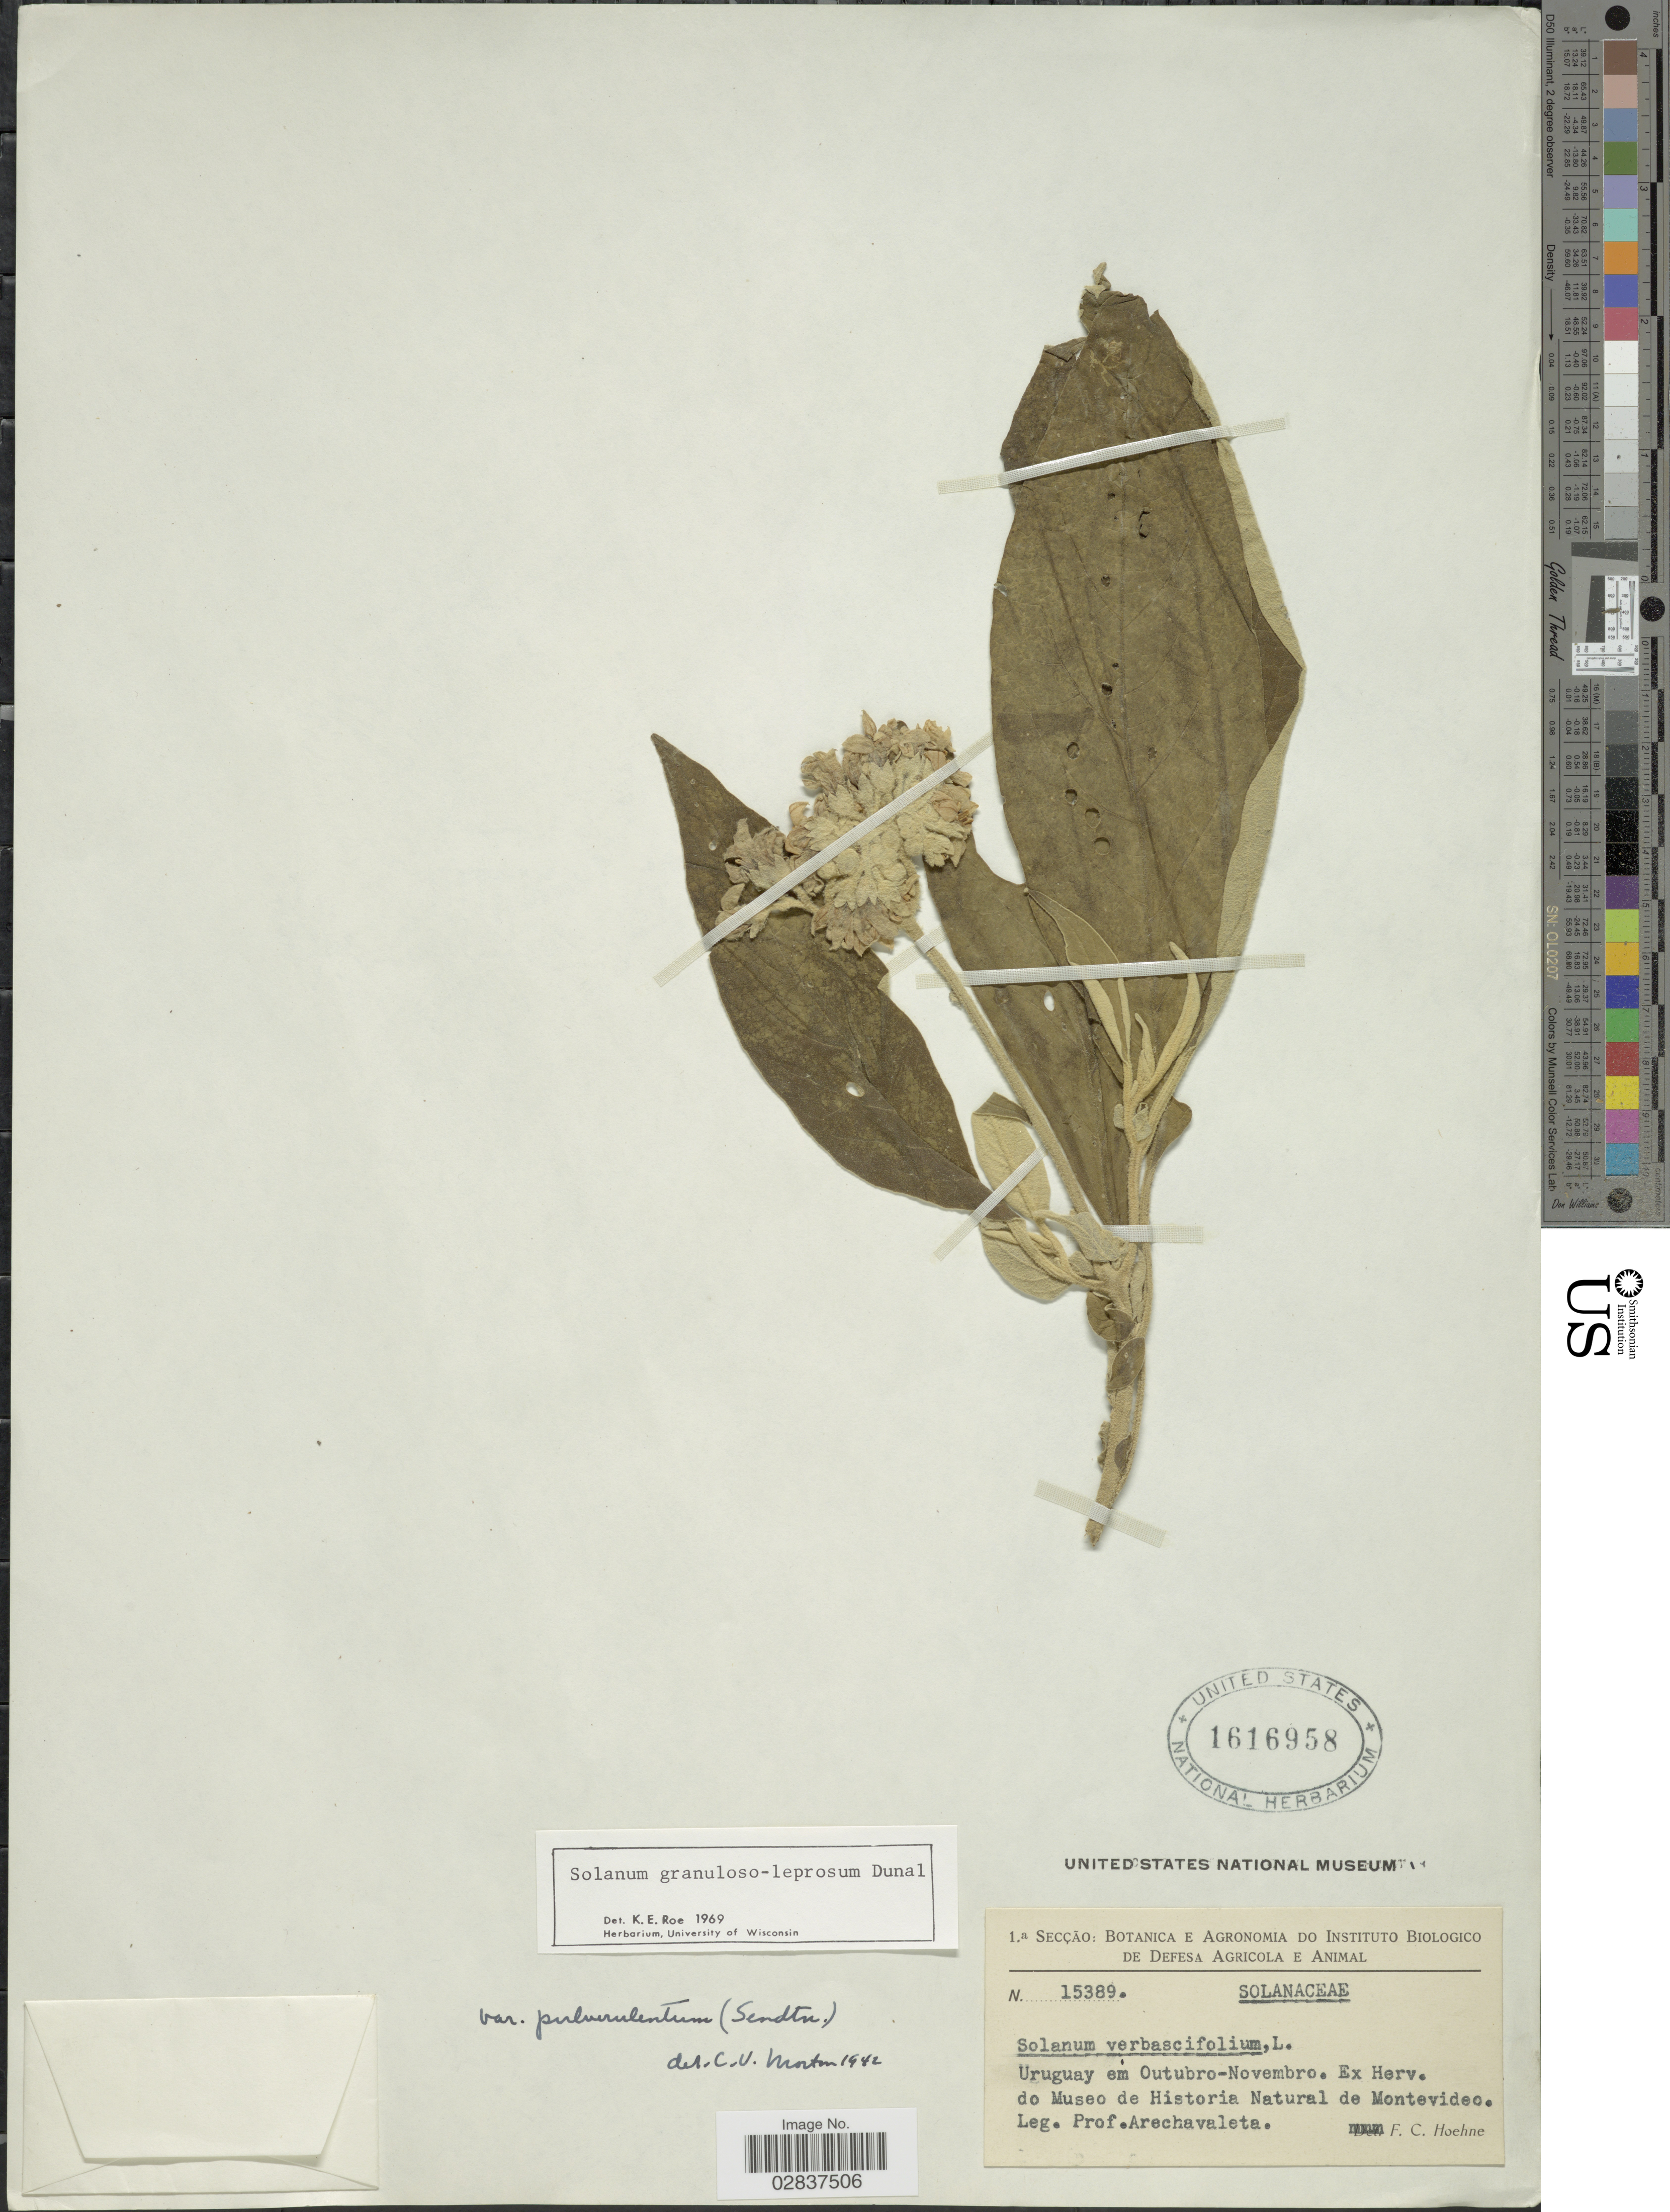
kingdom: Plantae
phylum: Tracheophyta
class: Magnoliopsida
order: Solanales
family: Solanaceae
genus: Solanum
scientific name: Solanum granuloso-leprosum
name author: Dunal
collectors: J. Arechavaleta & F. C. Hoehne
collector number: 15389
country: Uruguay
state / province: Montevideo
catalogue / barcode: US 1616958